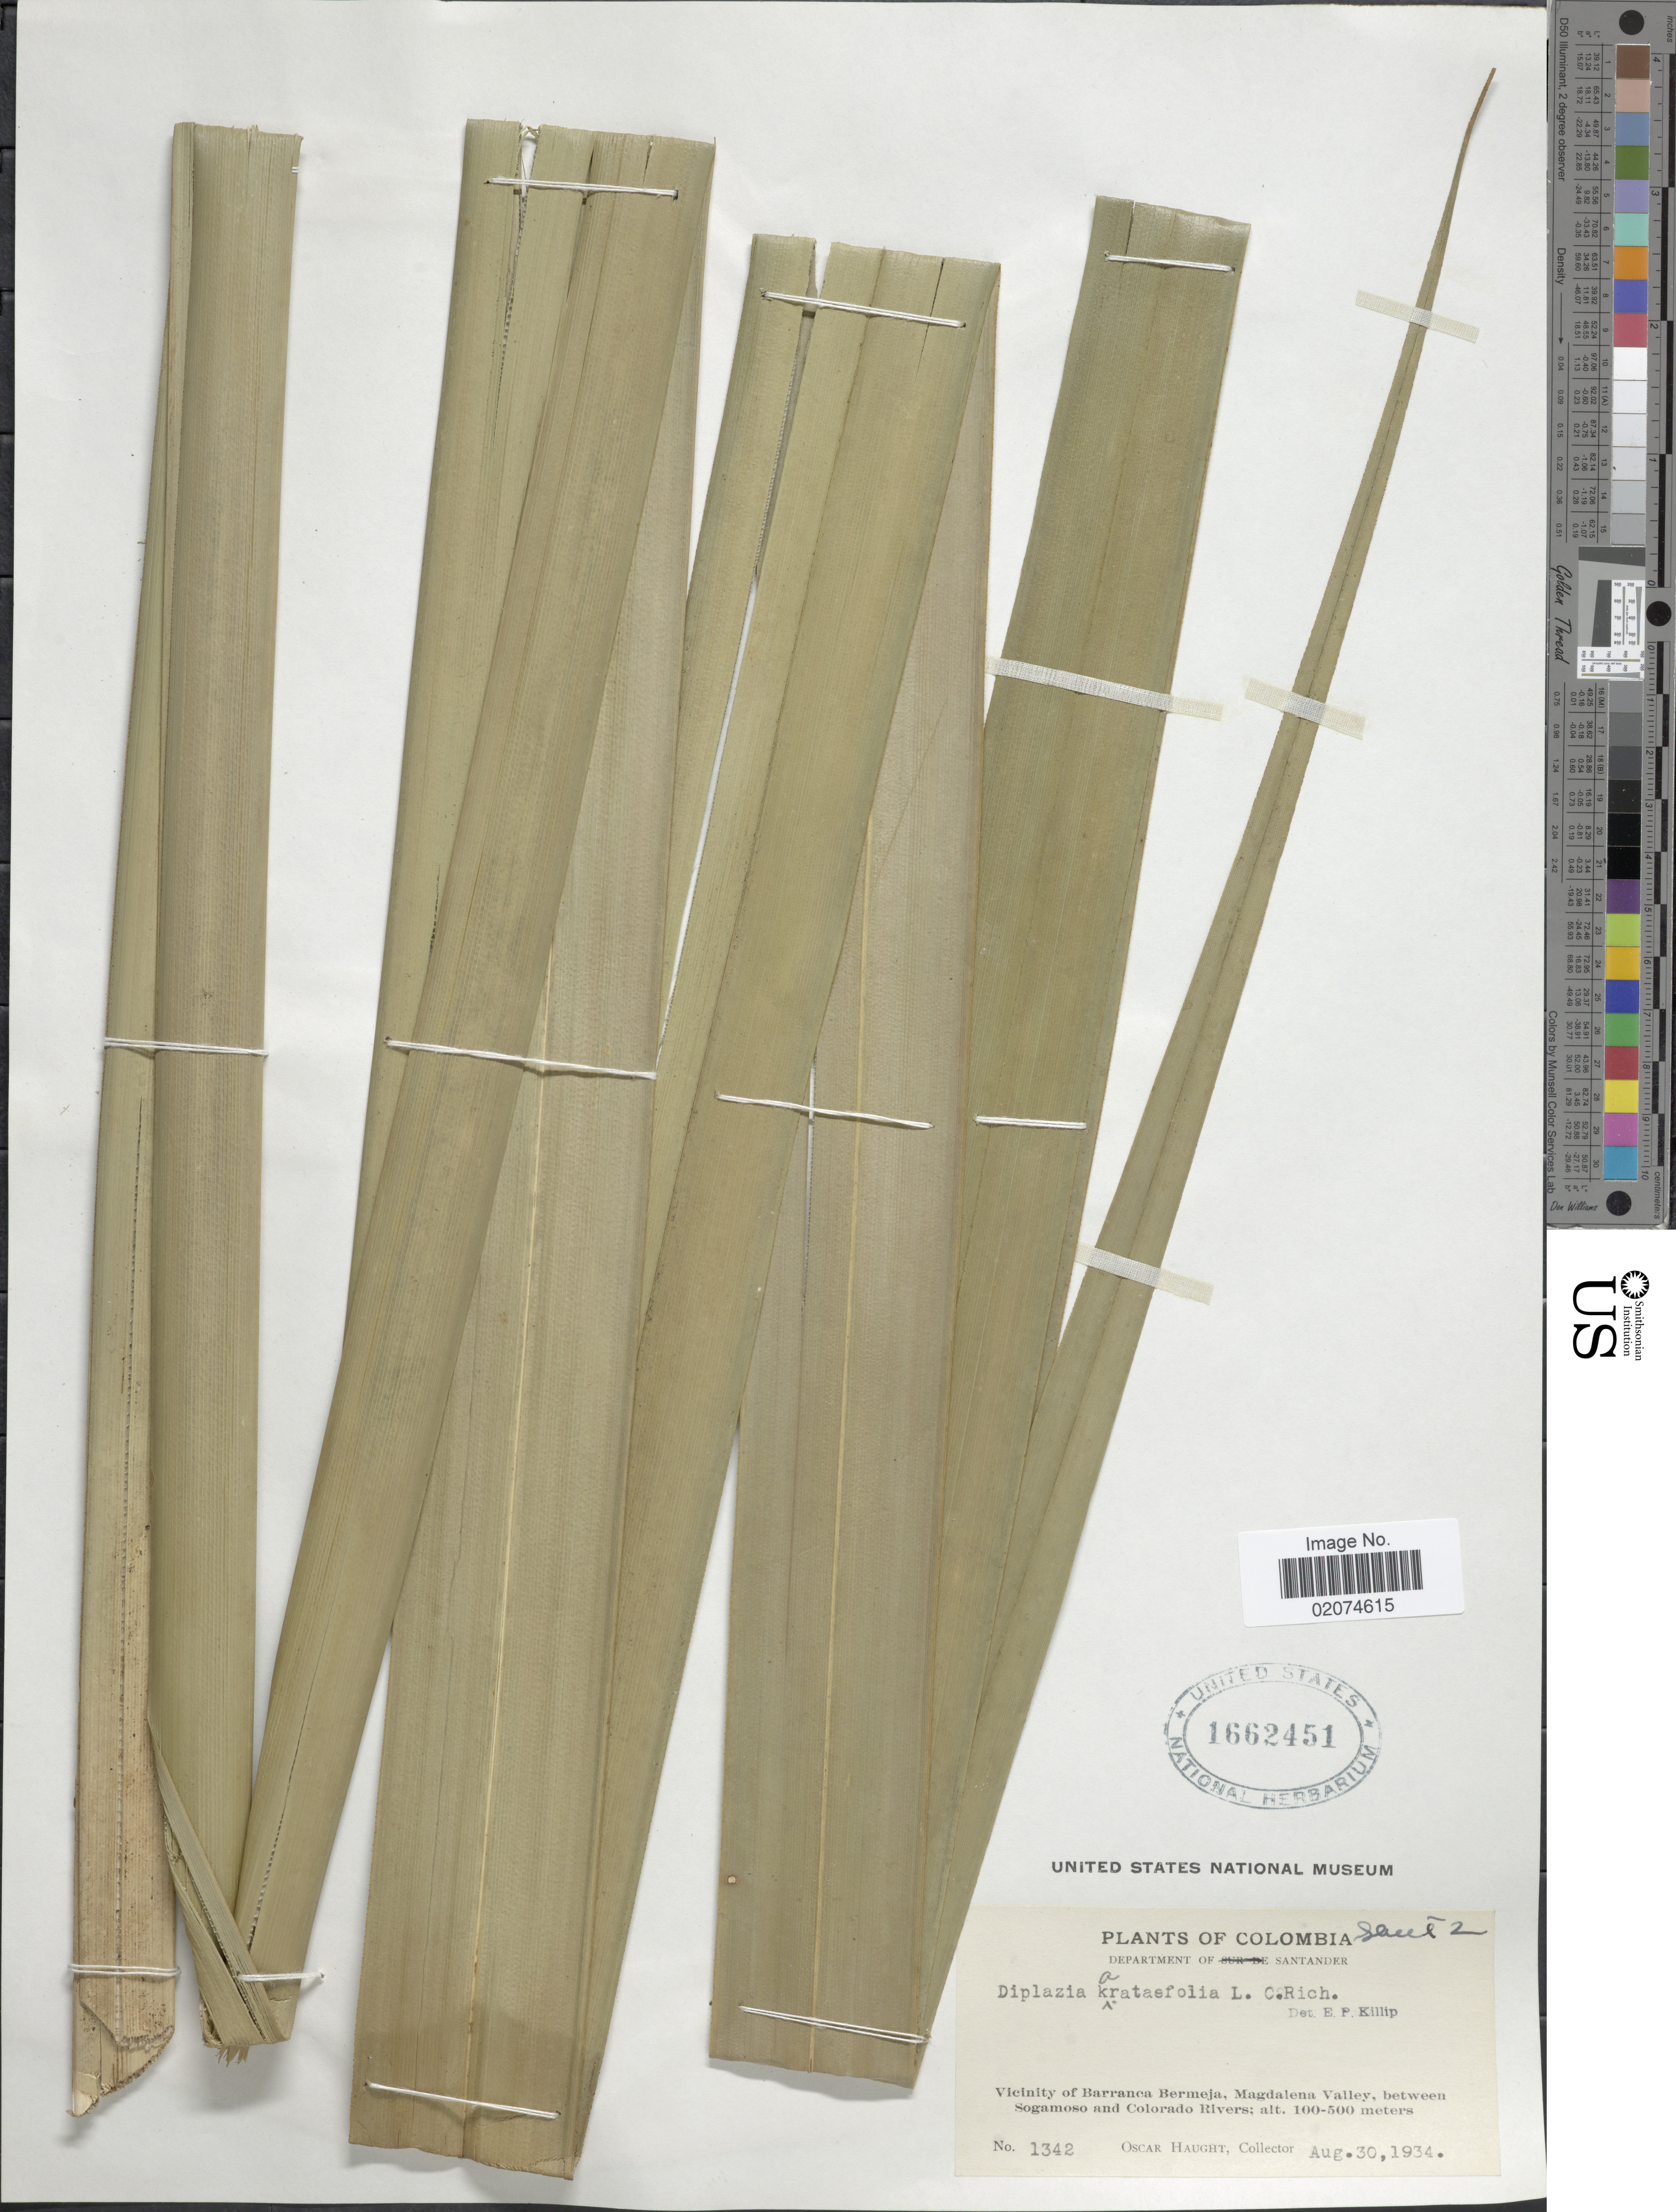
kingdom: Plantae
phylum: Tracheophyta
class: Liliopsida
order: Poales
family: Cyperaceae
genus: Diplasia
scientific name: Diplasia karatifolia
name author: Rich.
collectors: O. Haught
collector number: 1342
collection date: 1934-08-30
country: Colombia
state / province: Santander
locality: Vicinity of Barranca bermeja, Magdalena Valley between Sogamoso and Colorado Rivers.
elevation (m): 100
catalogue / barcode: US 1662451